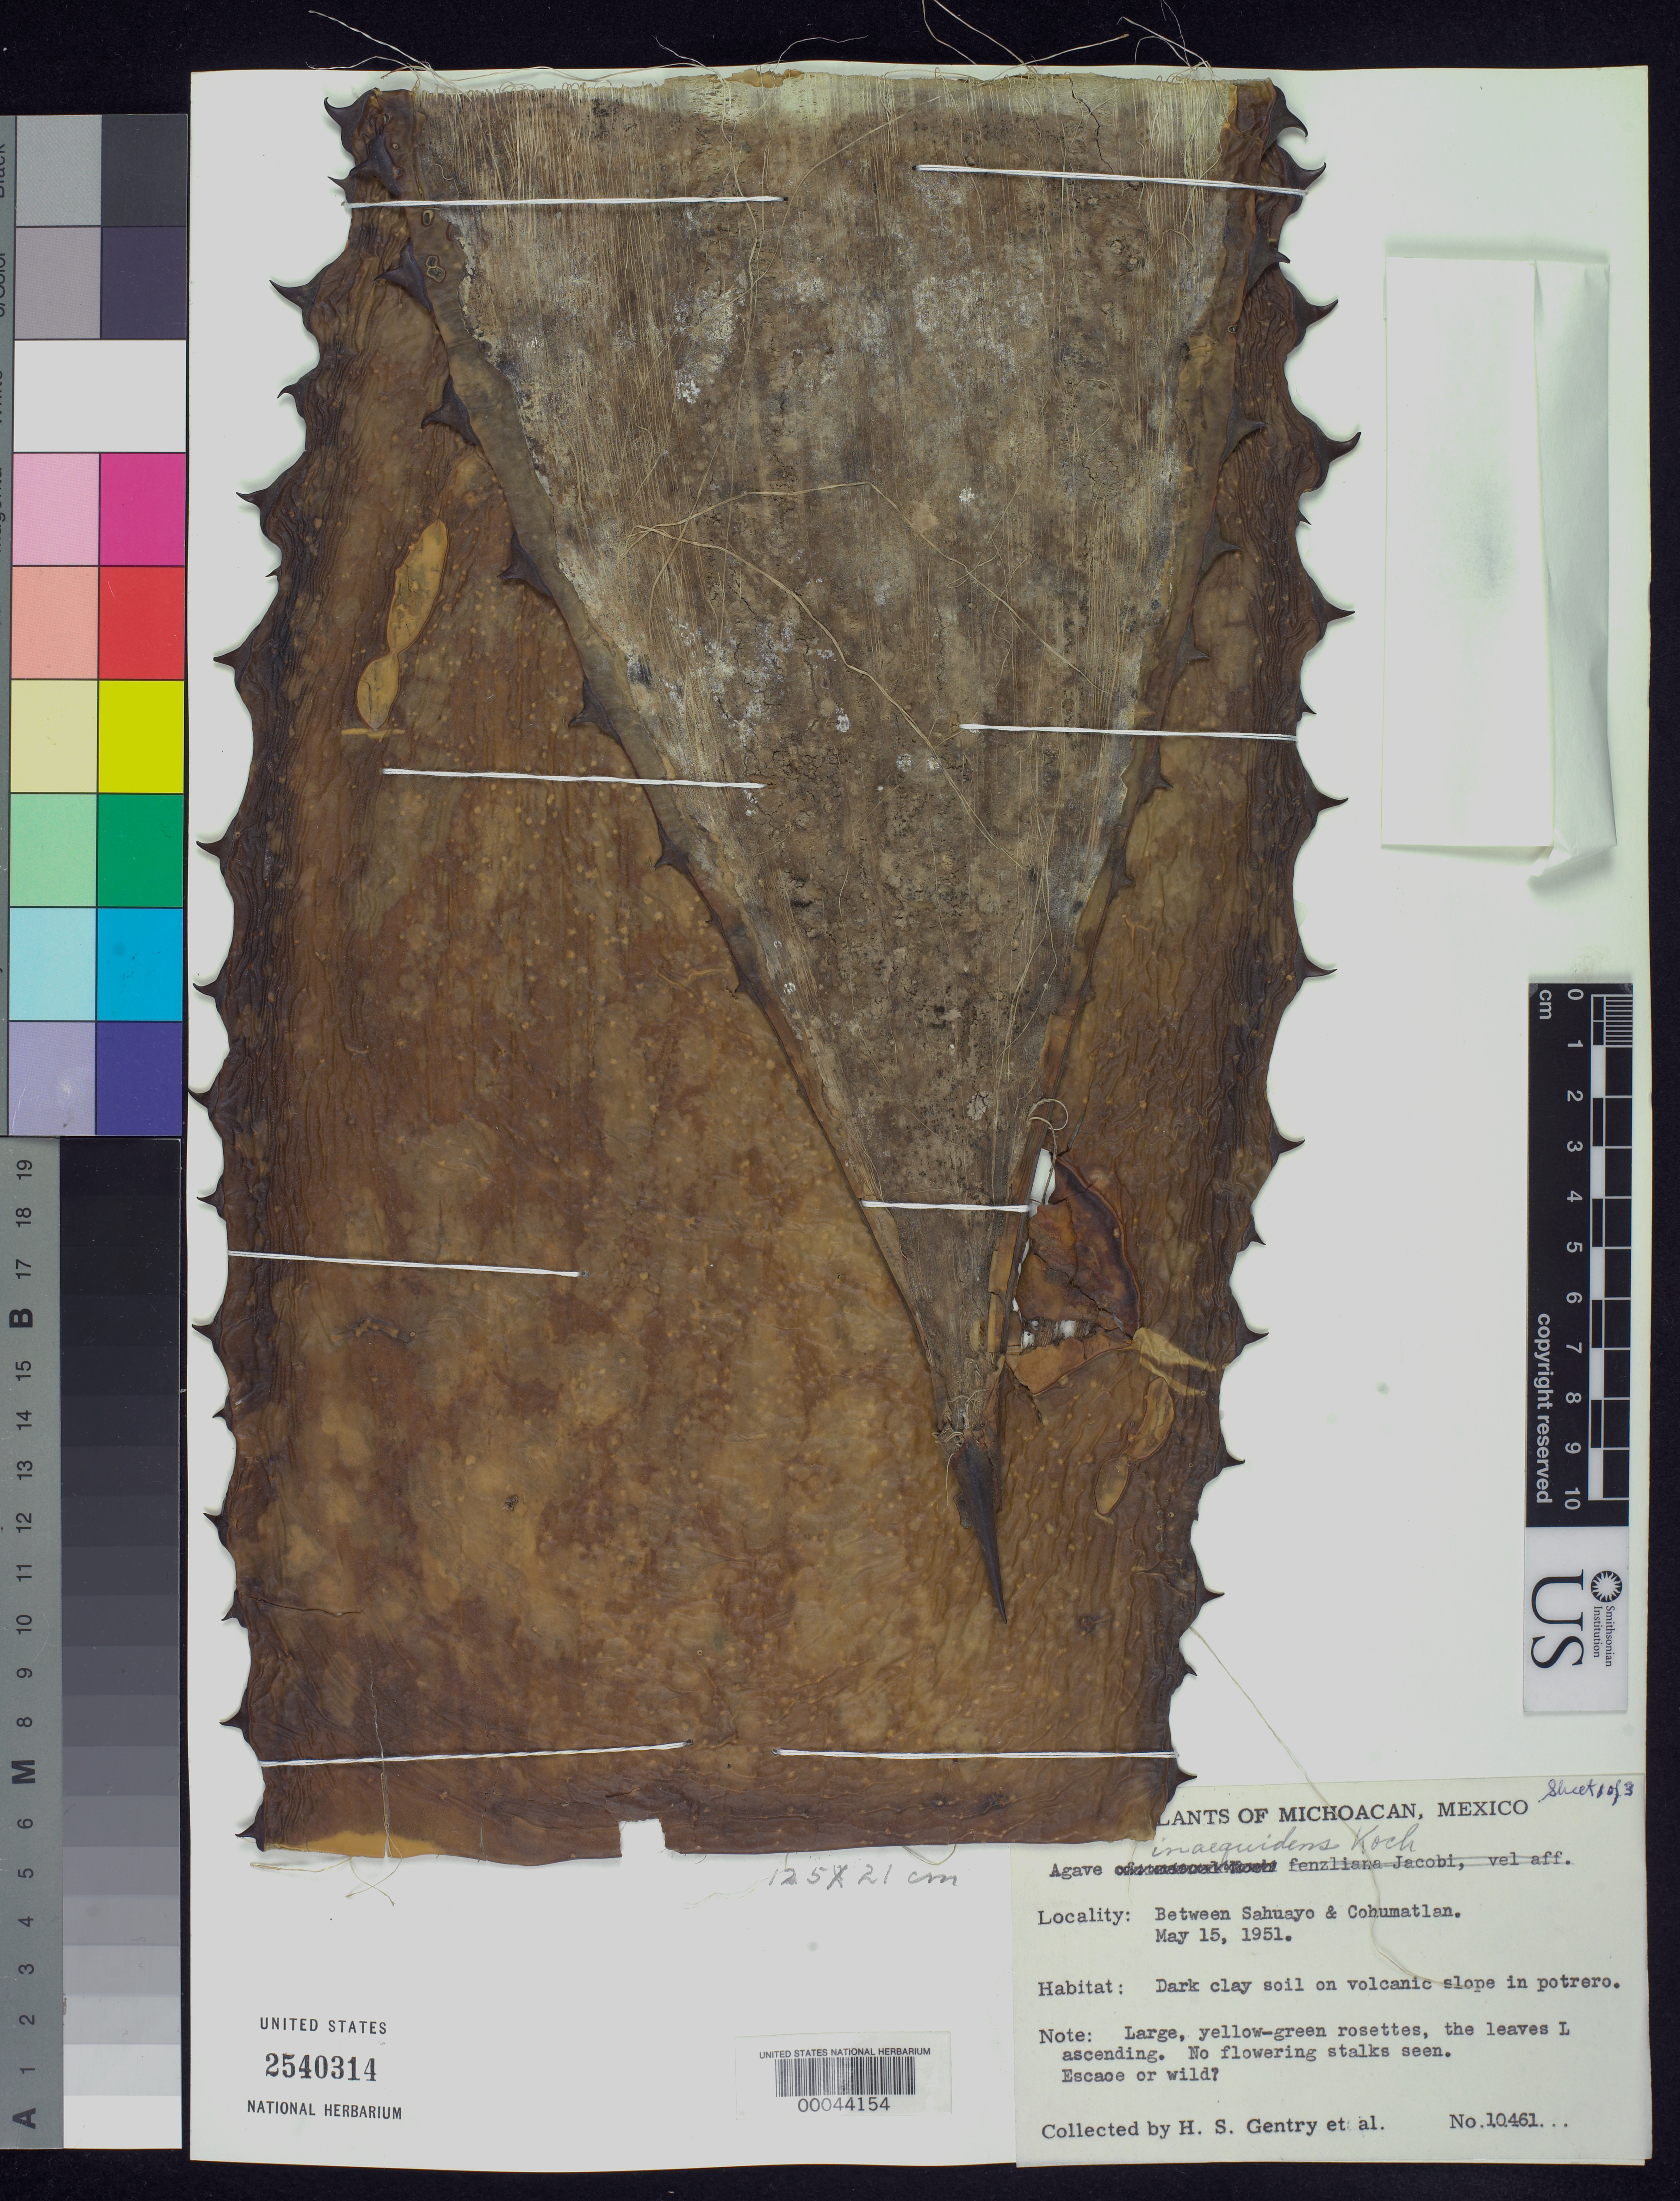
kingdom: Plantae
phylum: Tracheophyta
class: Liliopsida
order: Asparagales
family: Asparagaceae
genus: Agave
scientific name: Agave inaequidens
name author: K. Koch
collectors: H. S. Gentry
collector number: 10461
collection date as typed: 15 May 1951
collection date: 1951-05-15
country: Mexico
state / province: Michoacán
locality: Between sahuayo & cohumatlan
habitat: Dark clay soil on volcanic slope in potrero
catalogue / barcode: US 2540314